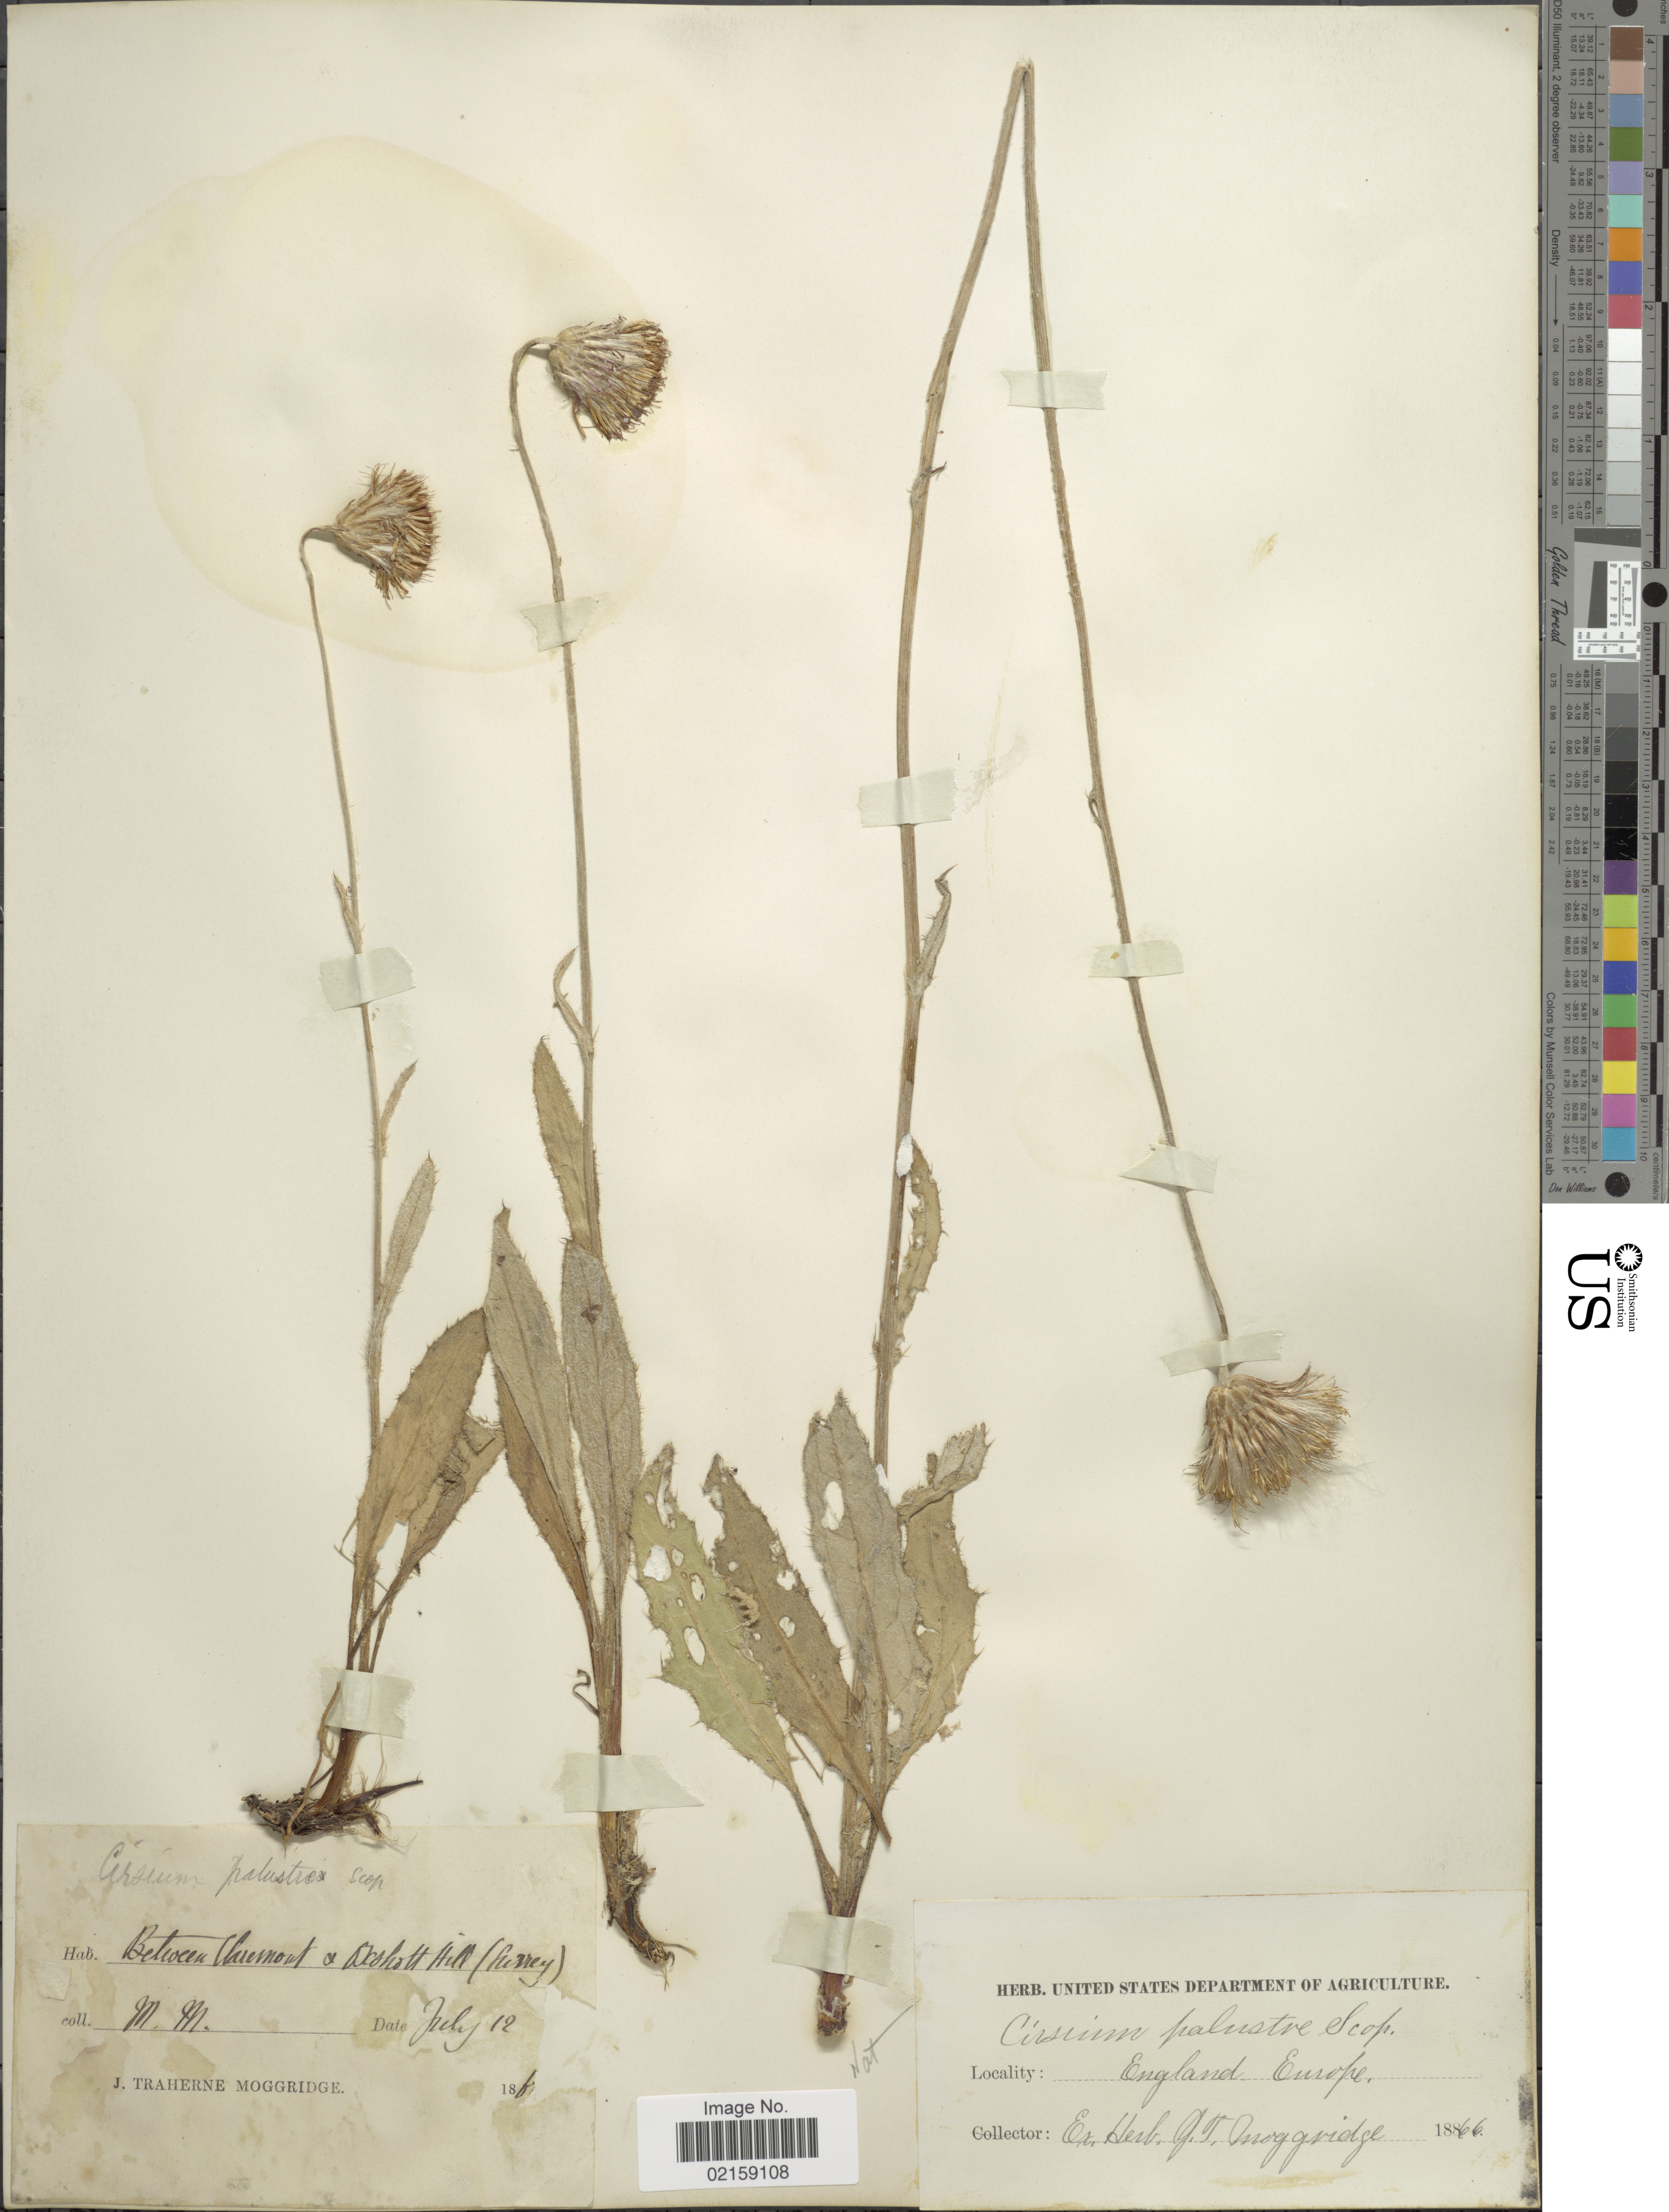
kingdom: Plantae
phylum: Tracheophyta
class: Magnoliopsida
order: Asterales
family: Asteraceae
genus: Cirsium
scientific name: Cirsium palustre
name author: (L.) Coss. ex Scop.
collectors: M. M.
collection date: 1866-07-12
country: United Kingdom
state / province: England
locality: Between Claremont & Oxshott Hill (Surrey), England.